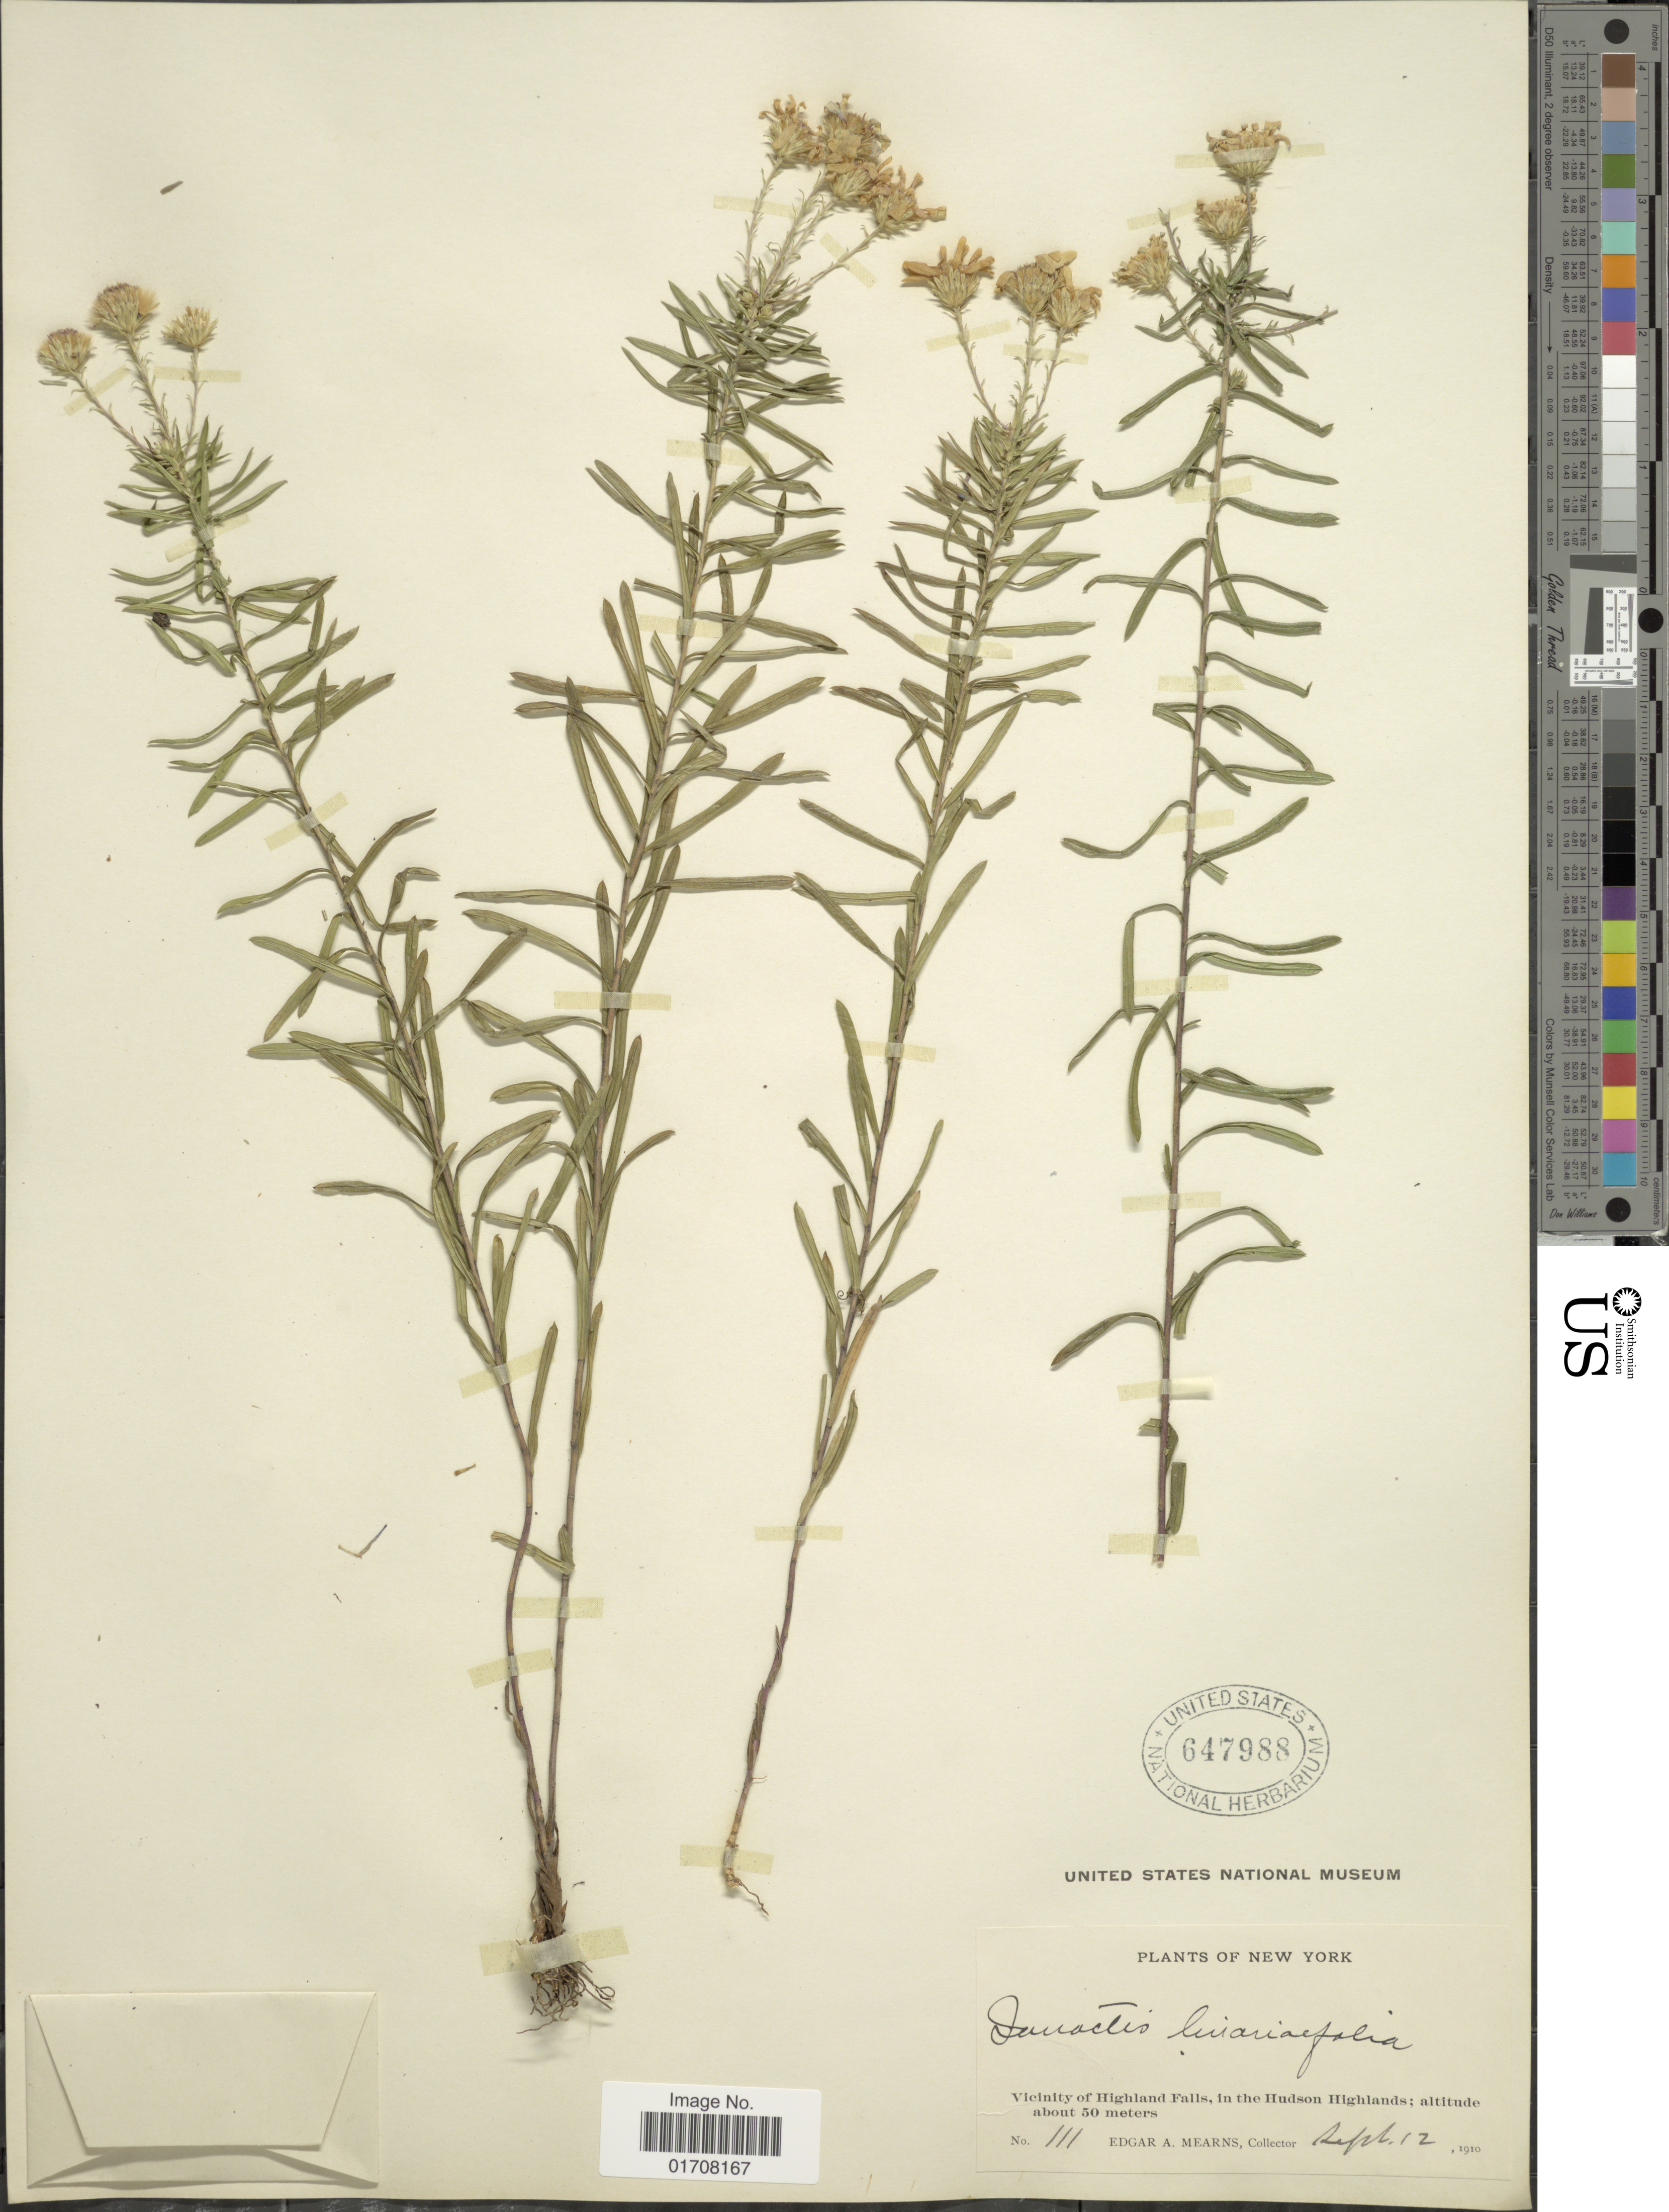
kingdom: Plantae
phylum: Tracheophyta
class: Magnoliopsida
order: Asterales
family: Asteraceae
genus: Ionactis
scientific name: Ionactis linearifolius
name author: (L.) Greene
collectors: E. A. Mearns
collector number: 111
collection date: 1910-09-12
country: United States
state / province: New York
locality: Vicinity of Highland Falls, in the Hudson Highlands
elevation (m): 50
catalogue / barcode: US 647988